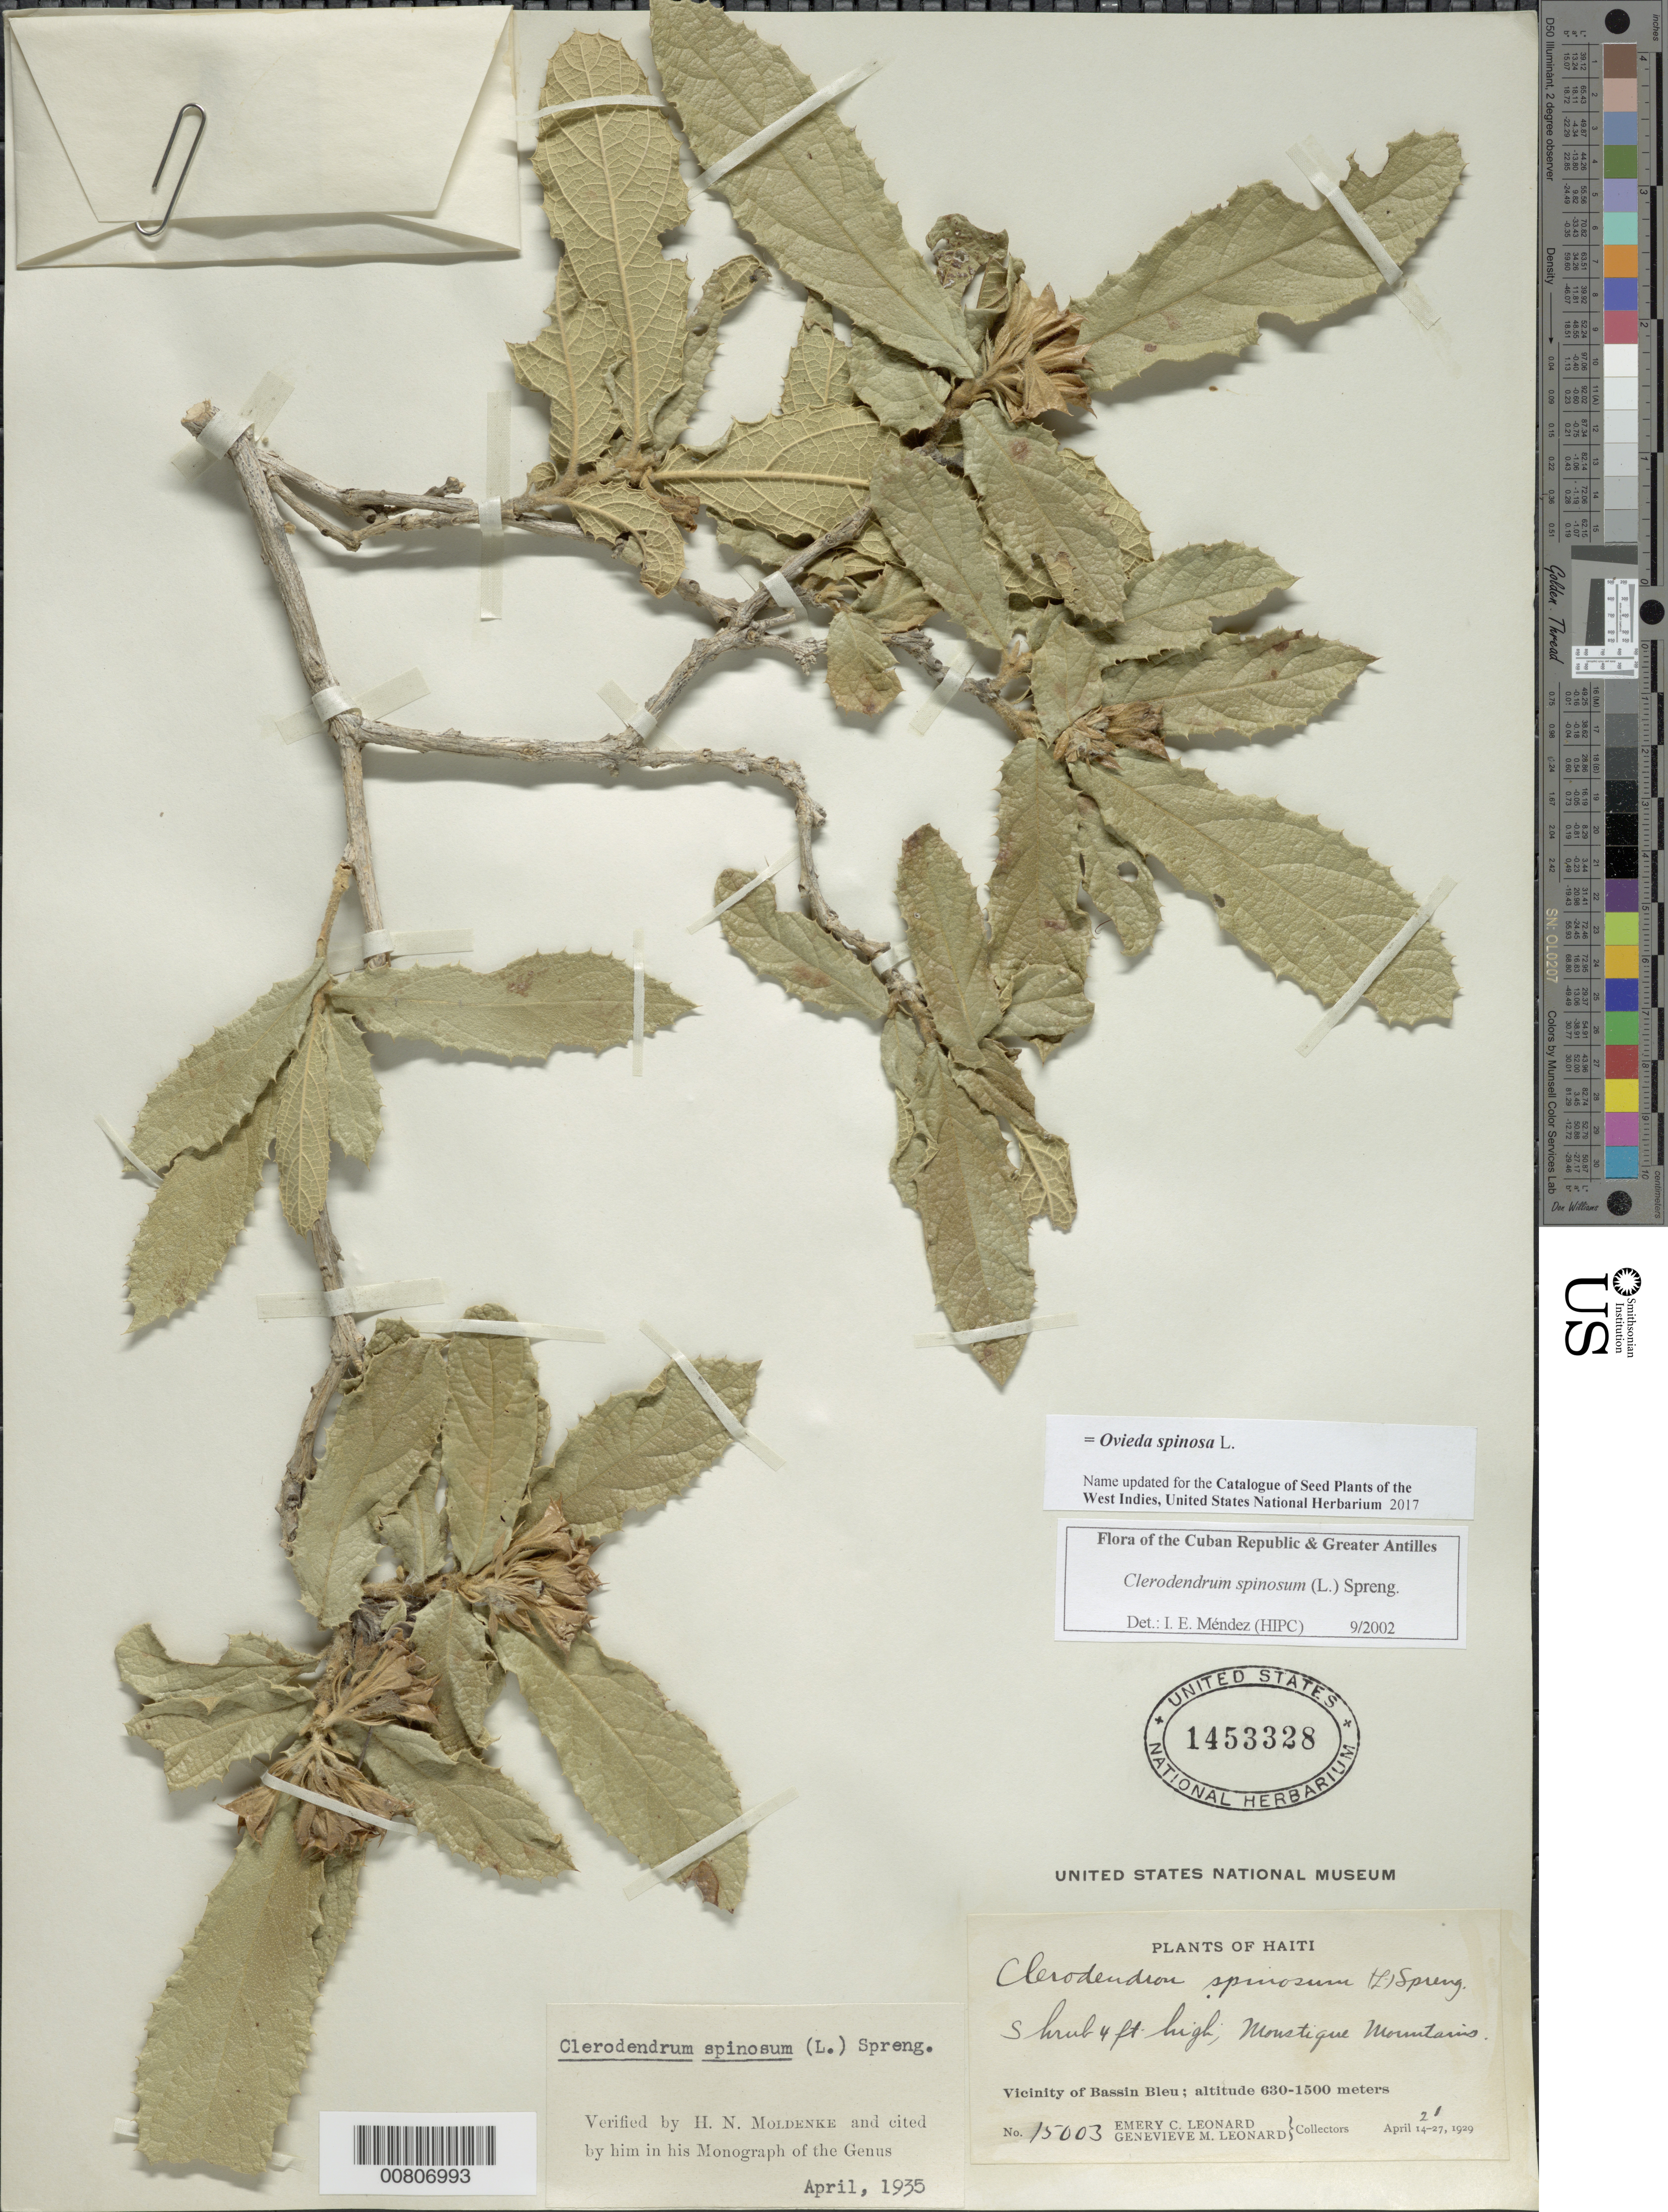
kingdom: Plantae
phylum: Tracheophyta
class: Magnoliopsida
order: Lamiales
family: Lamiaceae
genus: Ovieda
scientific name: Ovieda spinosa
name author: Sw.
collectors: E. C. Leonard & G. M. Leonard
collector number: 15003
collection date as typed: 21 Apr 1929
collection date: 1929-04-21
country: Haiti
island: Hispaniola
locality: Bassin Bleu, Monstique Mountains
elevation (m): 630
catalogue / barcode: US 1453328